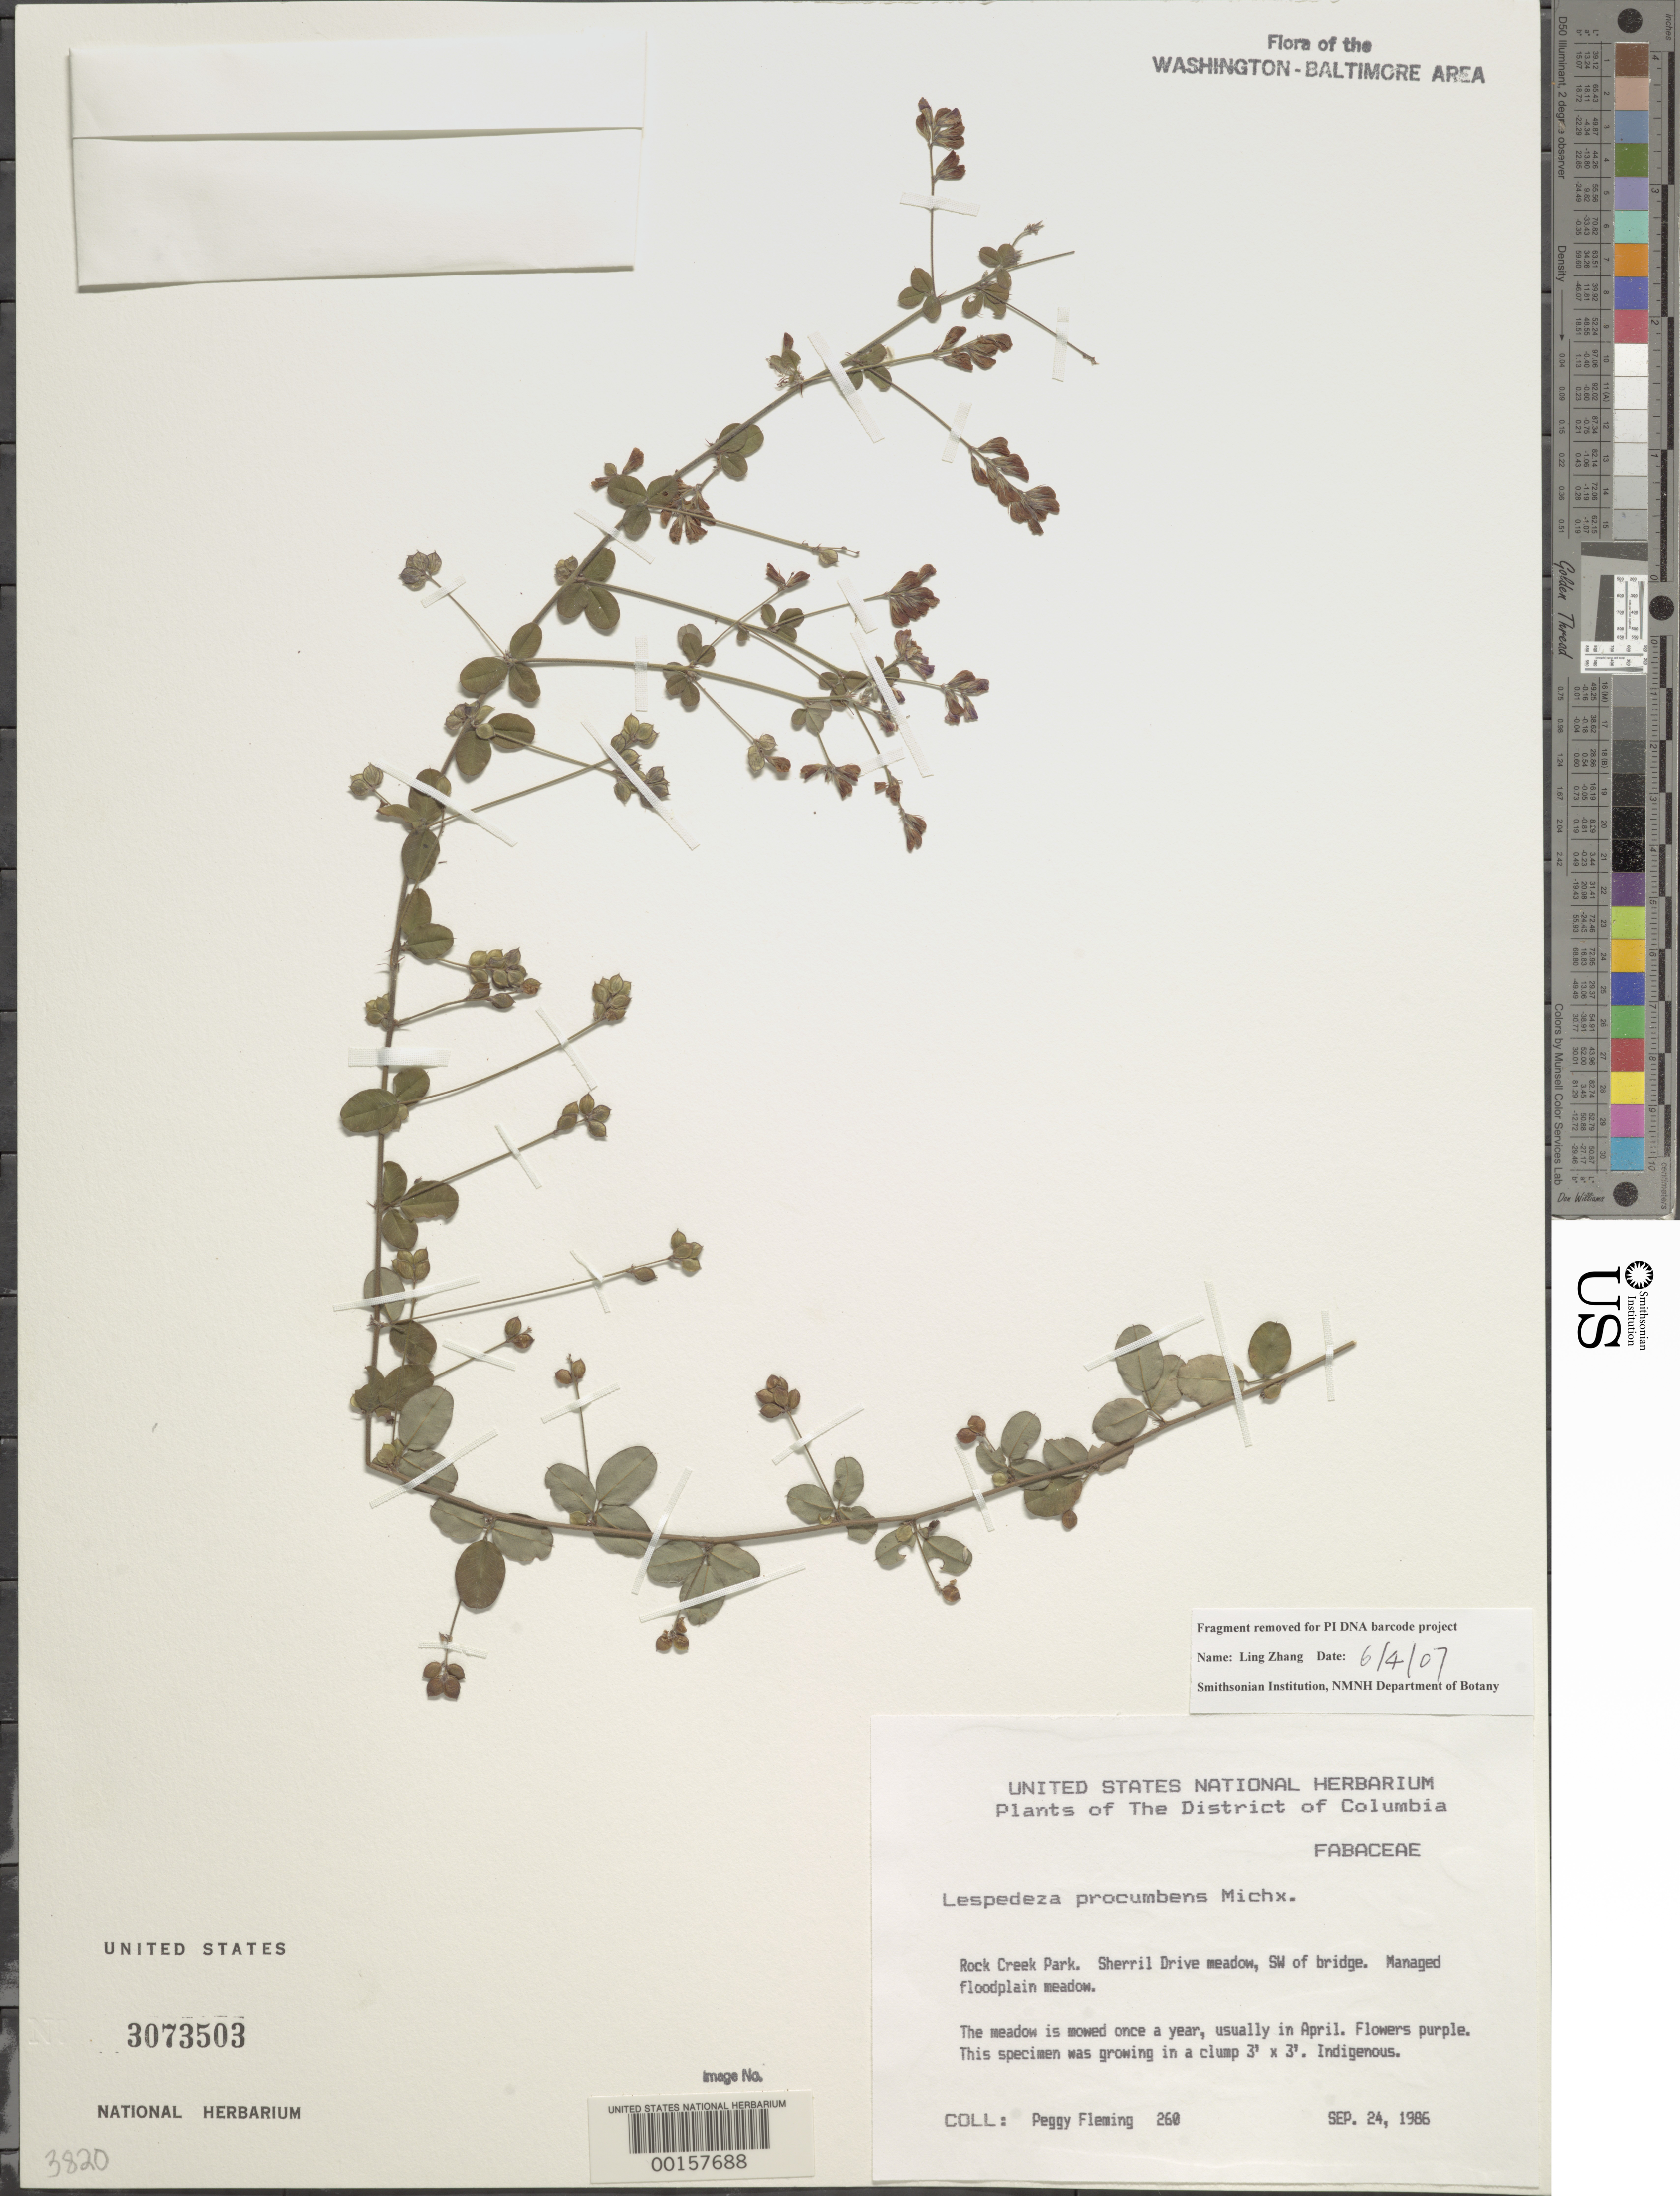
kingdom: Plantae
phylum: Tracheophyta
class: Magnoliopsida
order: Fabales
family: Fabaceae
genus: Lespedeza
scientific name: Lespedeza procumbens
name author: Michx.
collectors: P. Fleming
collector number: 260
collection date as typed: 24 Sep 1986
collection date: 1986-09-24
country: United States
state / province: District of Columbia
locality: Rock Creek Park. Sherril Drive meadow, SW of Bridge.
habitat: Managed floodplain meadow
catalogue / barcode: US 3073503